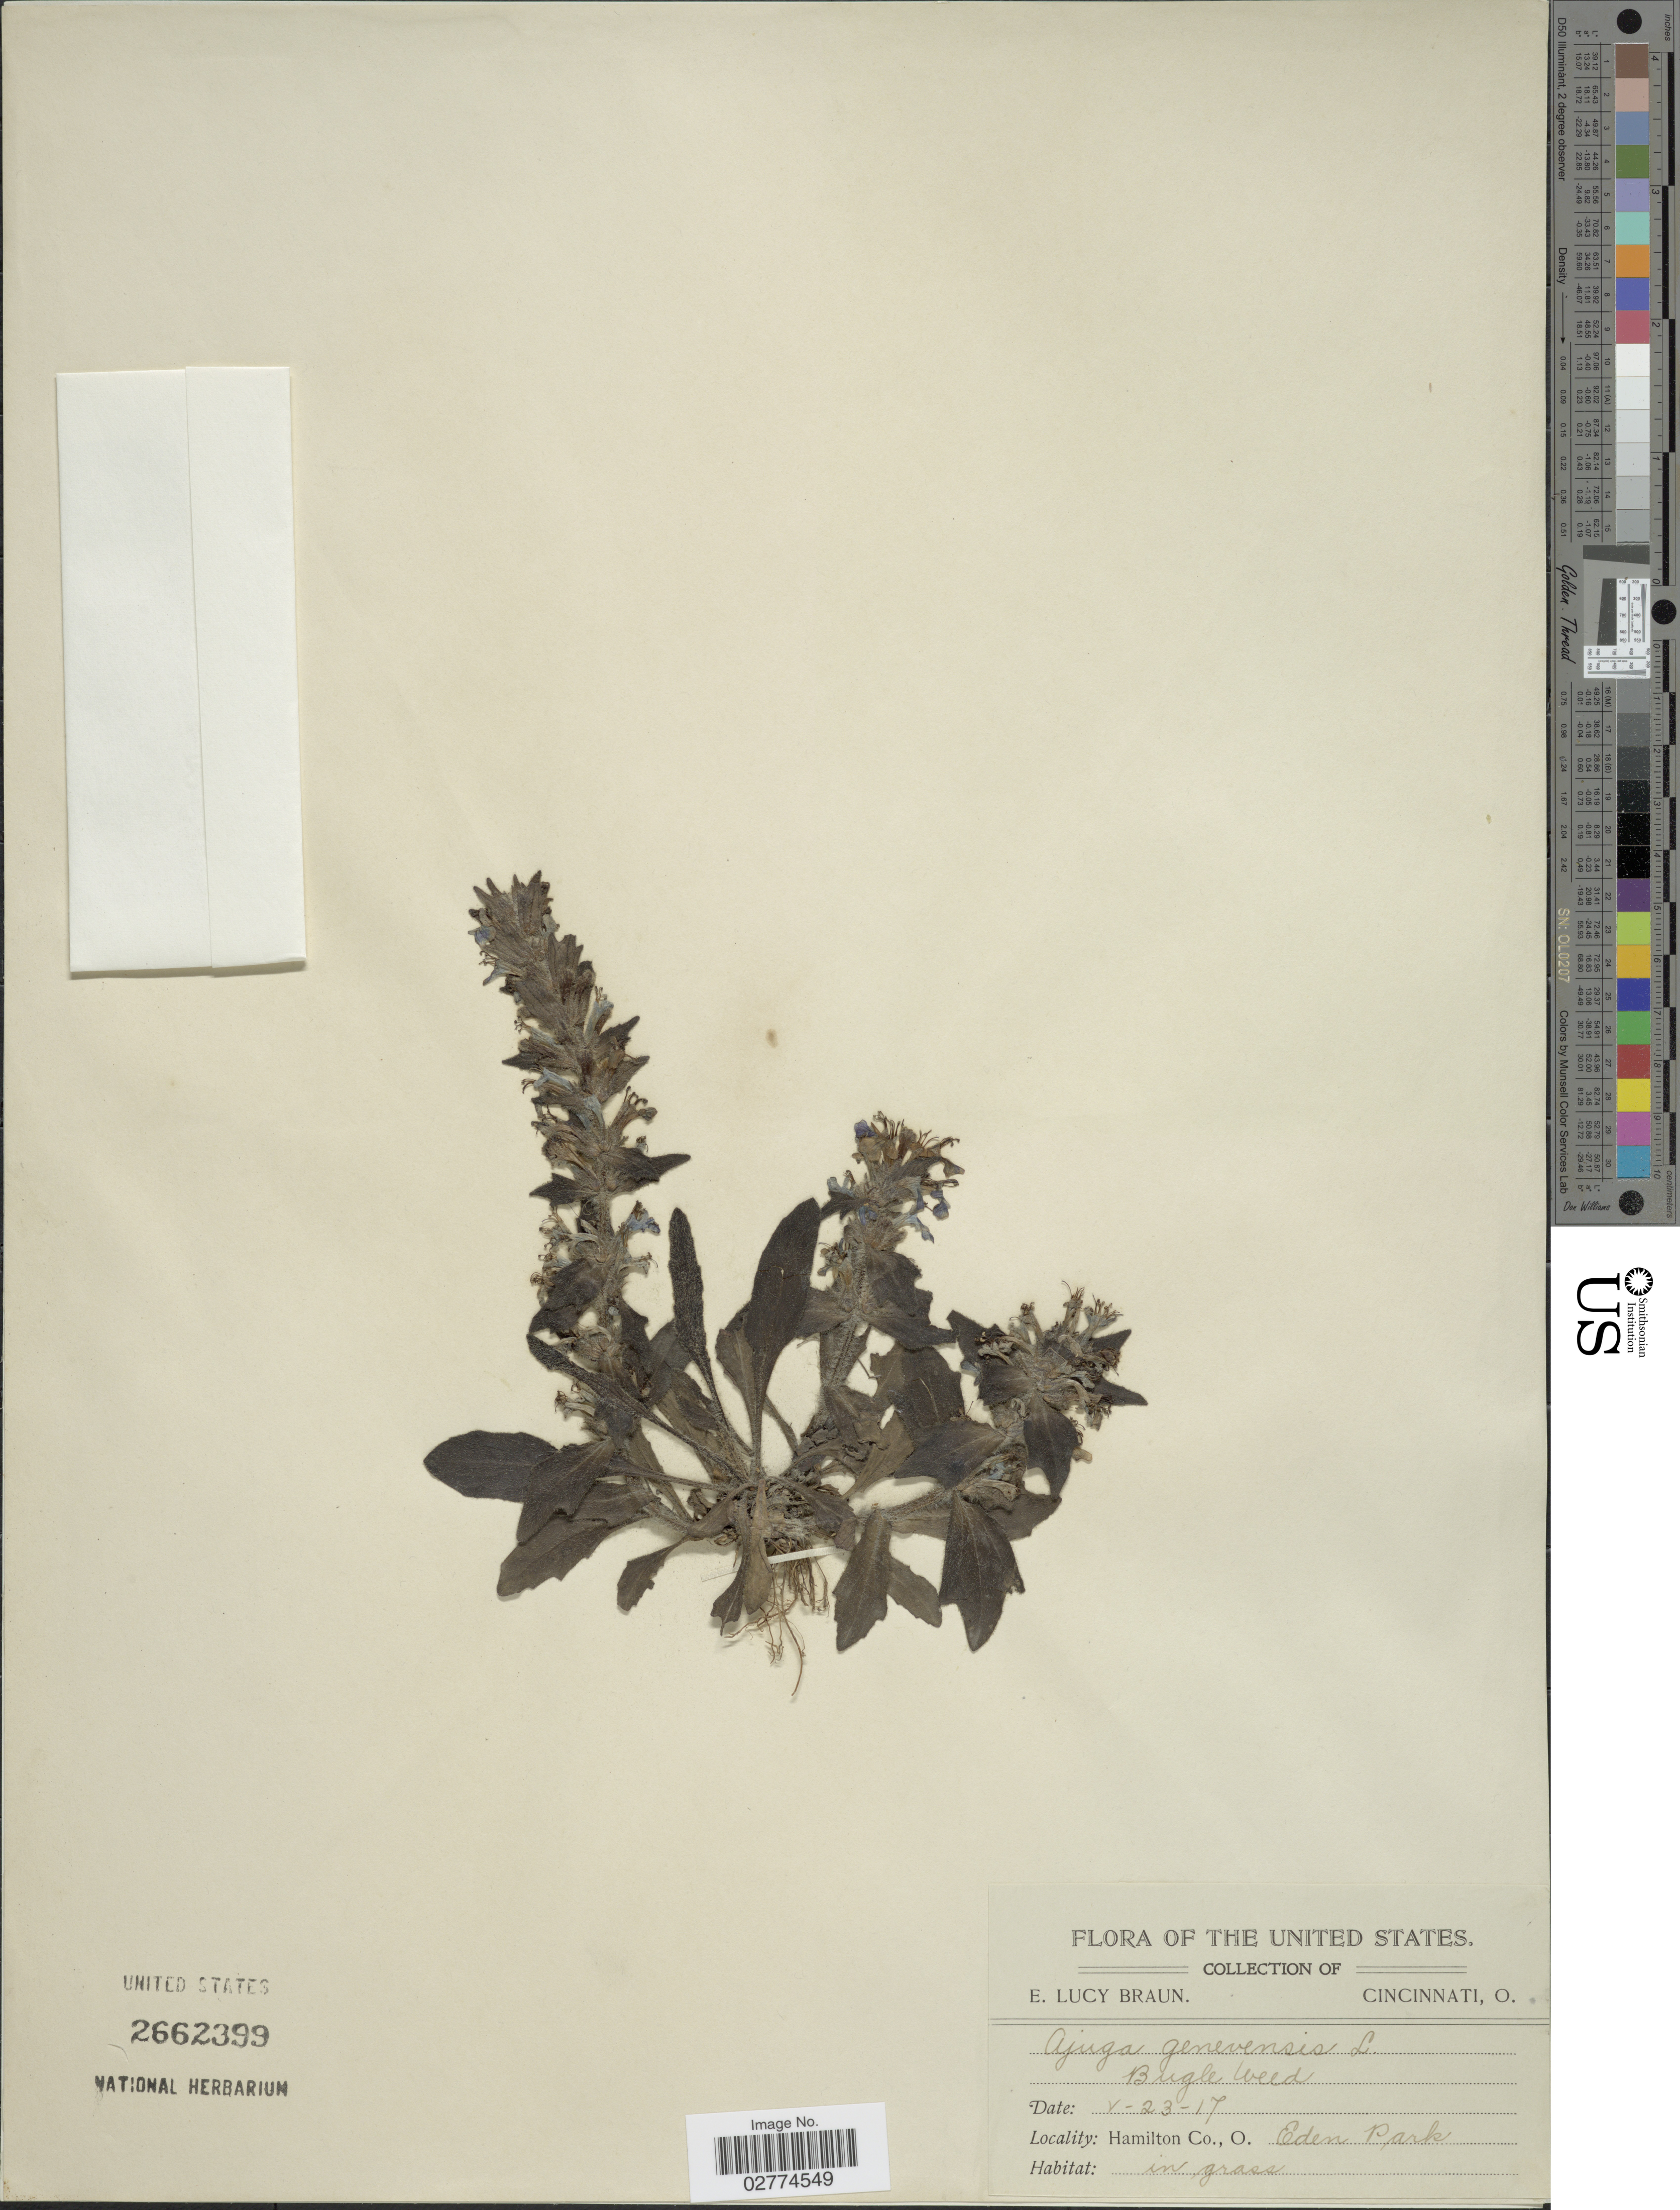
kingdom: Plantae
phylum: Tracheophyta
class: Magnoliopsida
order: Lamiales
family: Lamiaceae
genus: Ajuga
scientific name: Ajuga genevensis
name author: L.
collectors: E. L. Braun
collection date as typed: Transcribed d/m/y: 23/5/17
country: United States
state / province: Ohio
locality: Hamilton Co., Eden Park.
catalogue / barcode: US 2662399